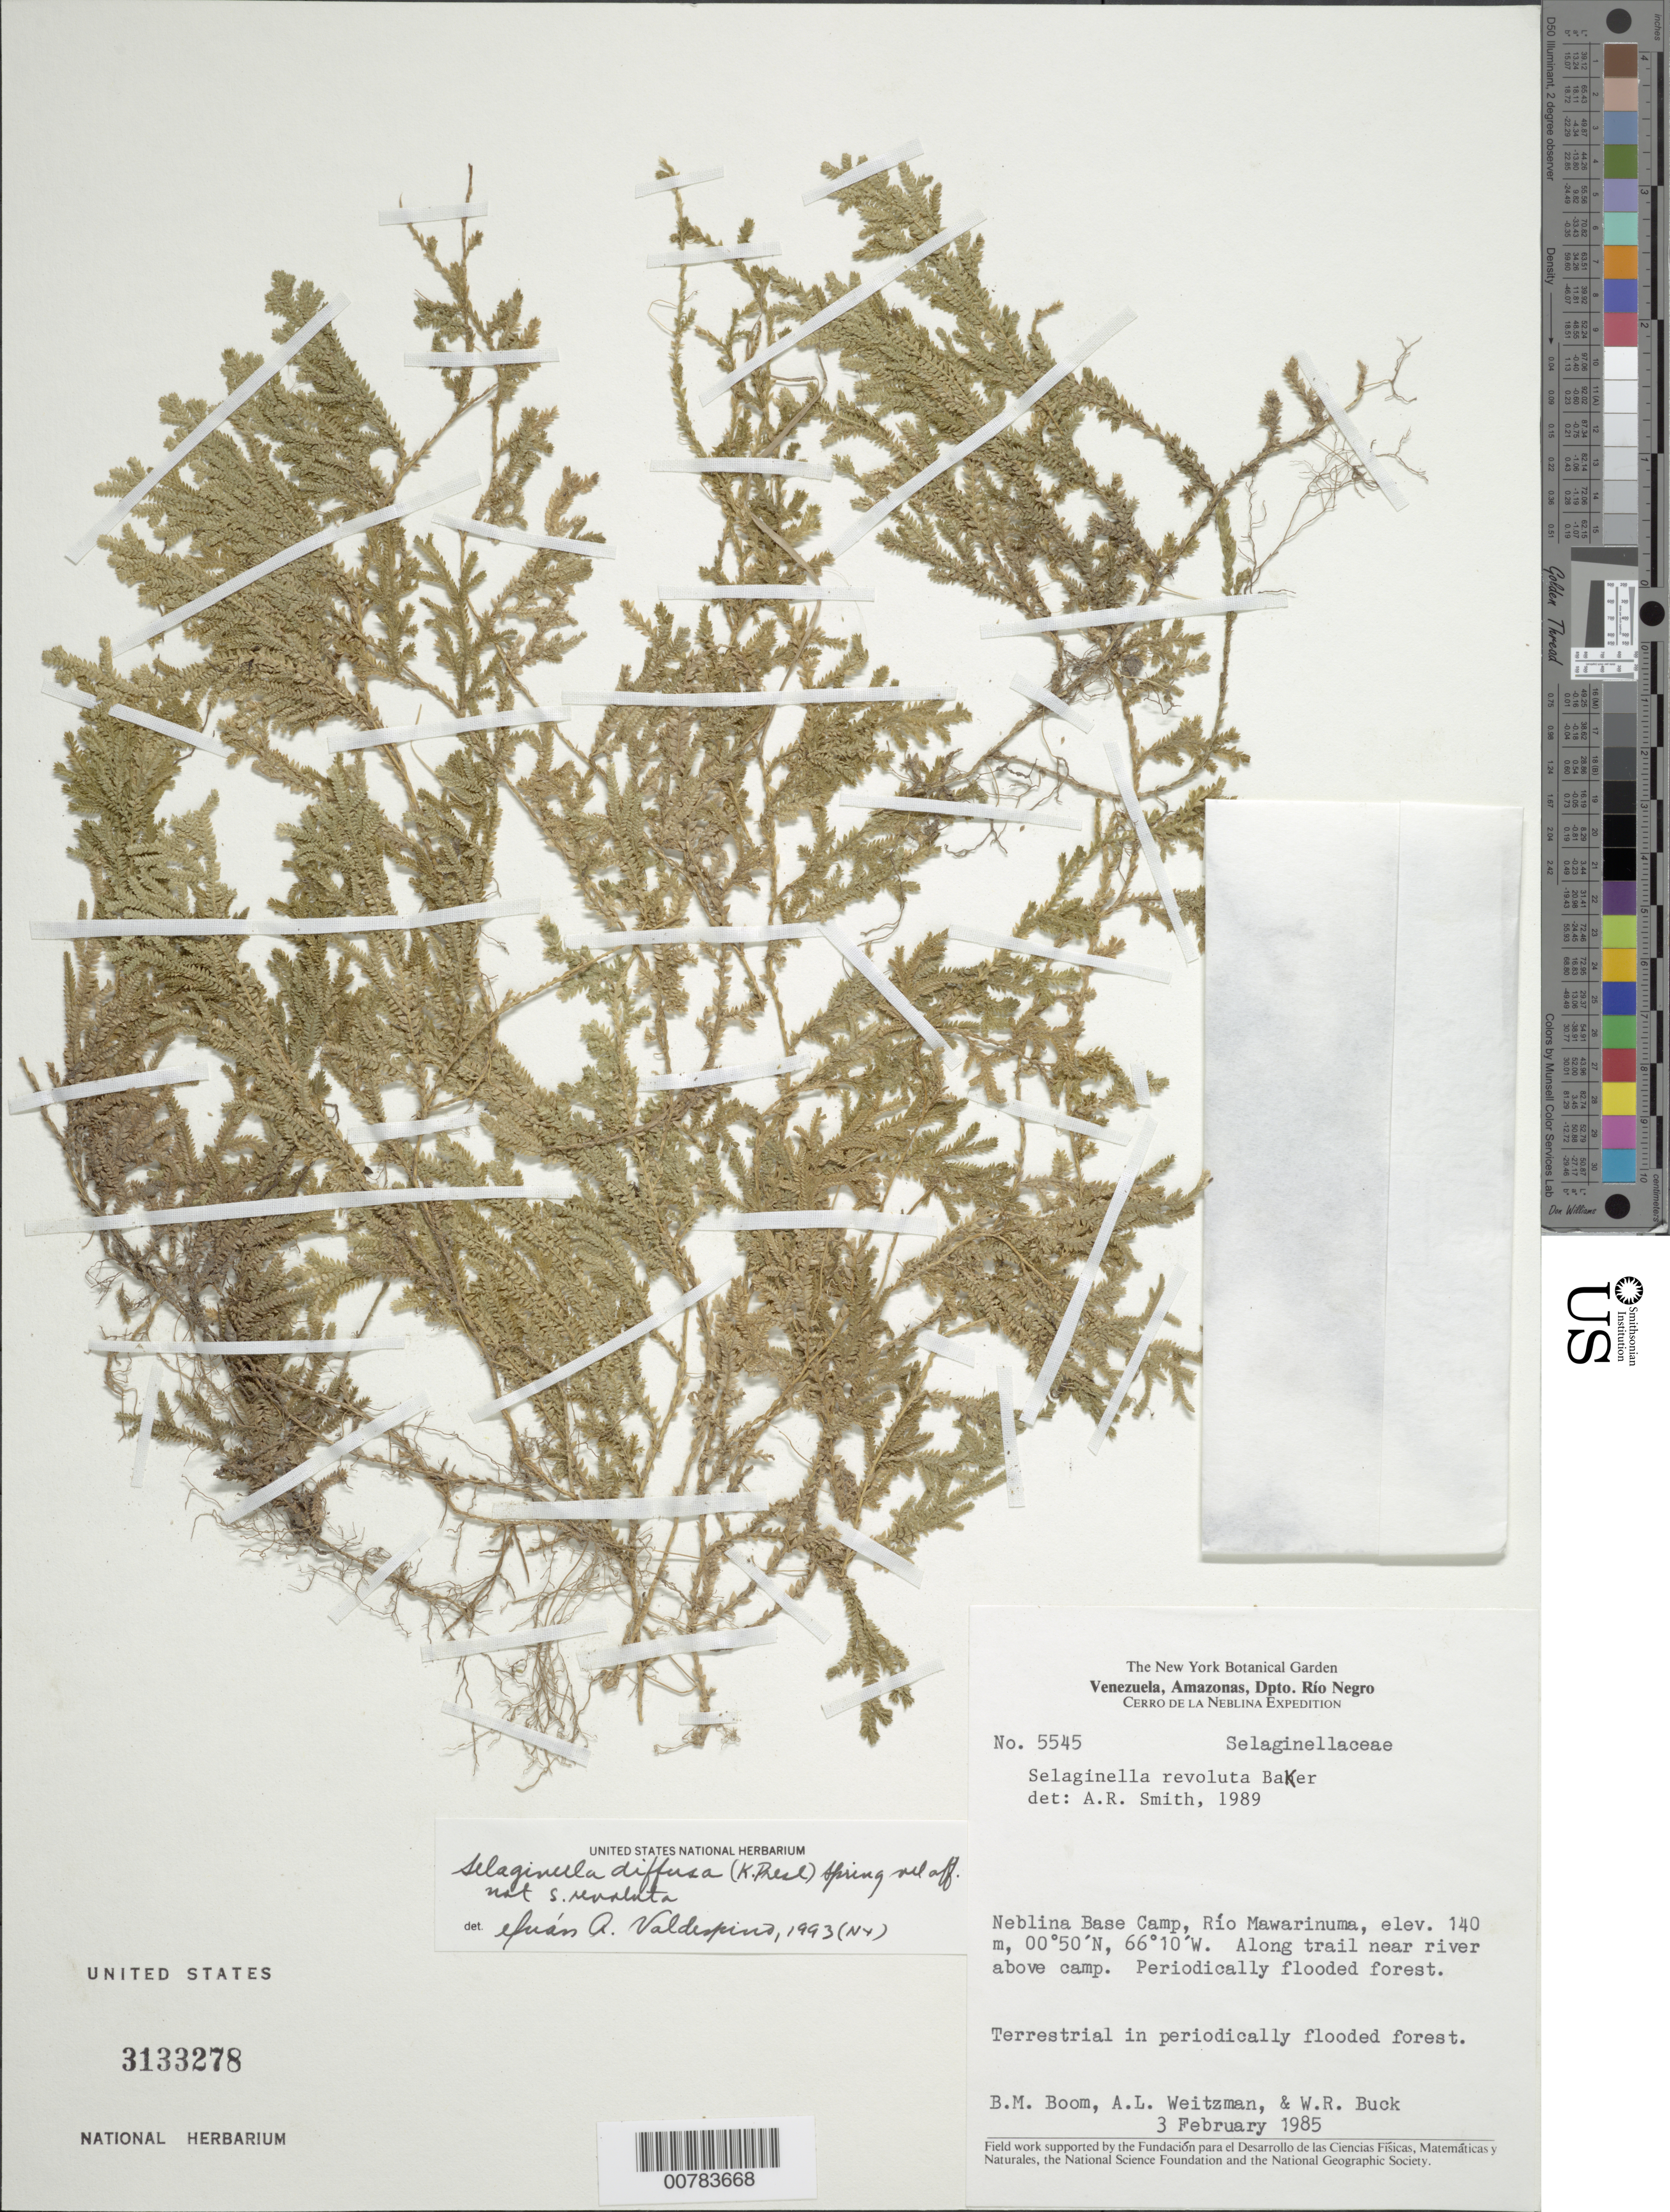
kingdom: Plantae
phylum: Tracheophyta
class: Lycopodiopsida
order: Selaginellales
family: Selaginellaceae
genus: Selaginella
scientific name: Selaginella diffusa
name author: (C. Presl) Spring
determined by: Valdespino, I. A., (PMA), Universidad de Panama (PANAMA)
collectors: B. M. Boom, A. L. Weitzman & W. R. Buck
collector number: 5545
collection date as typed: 3-Feb-85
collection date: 1985-02-03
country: Venezuela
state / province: Amazonas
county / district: Río Negro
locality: Cerro de la Neblina Base Camp on Río Mawarinuma, along trail near river above camp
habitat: Near river, periodically flooded forest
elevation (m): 140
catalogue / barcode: US 3133278